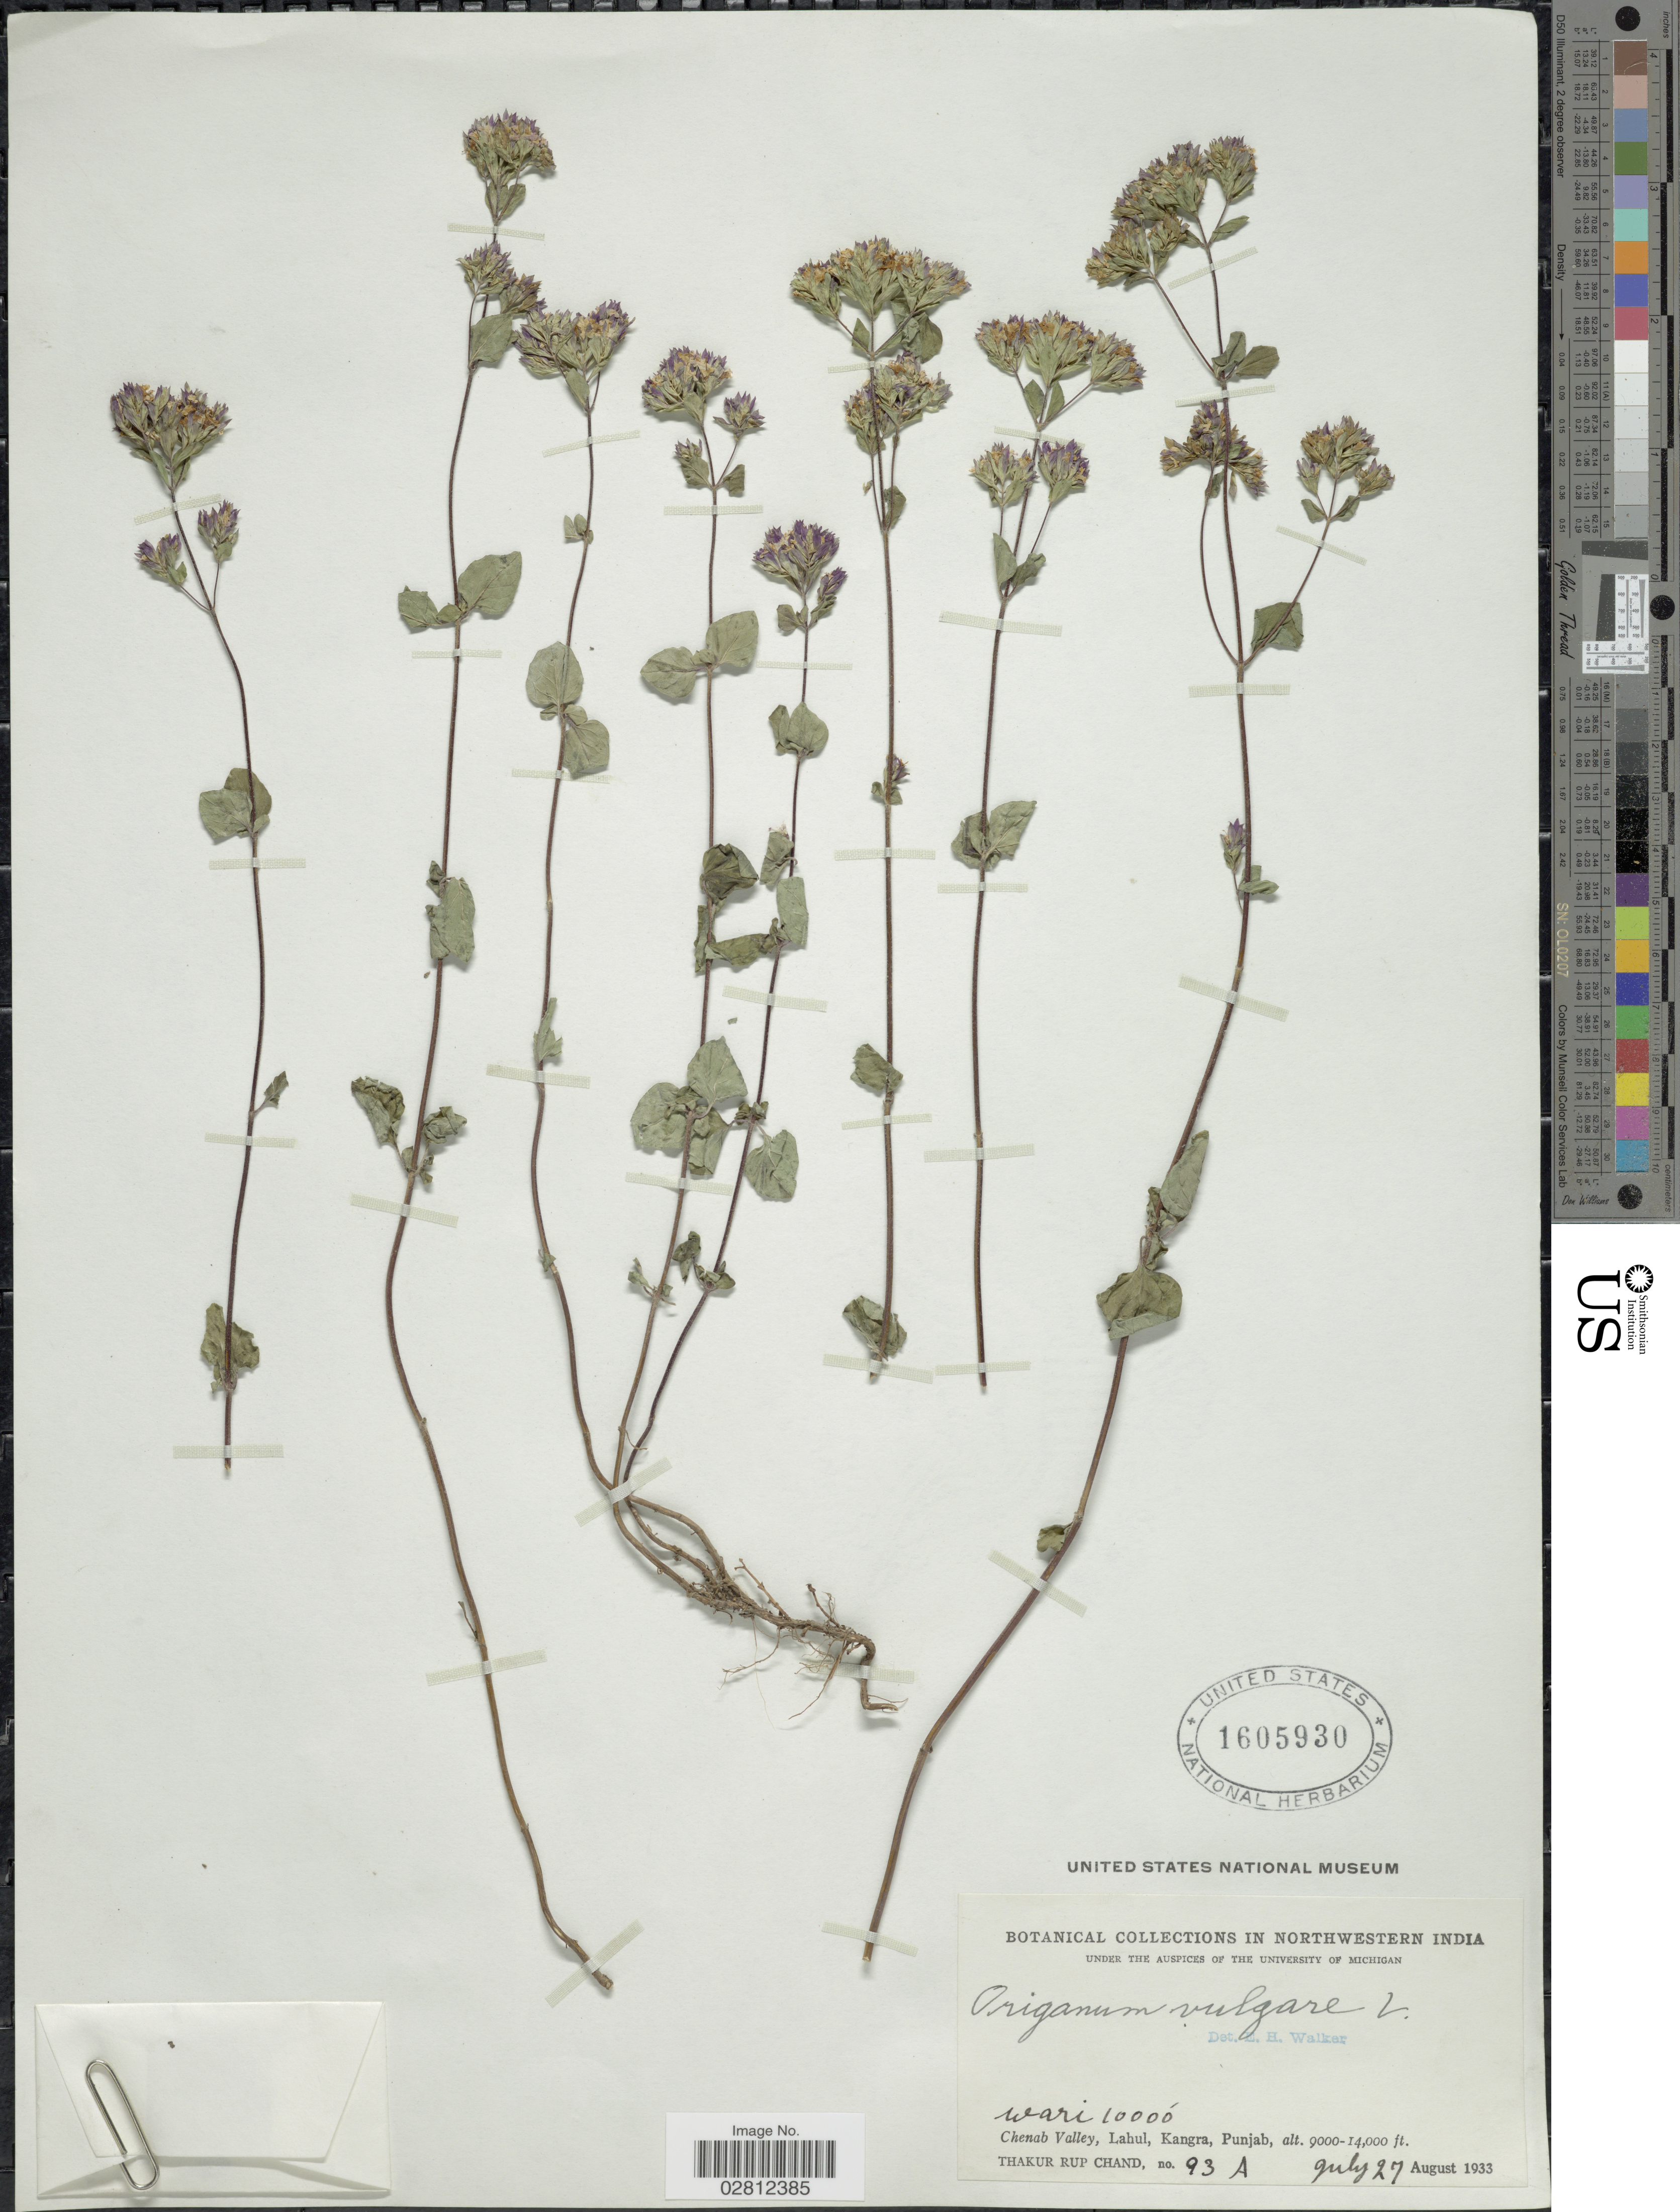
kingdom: Plantae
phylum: Tracheophyta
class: Magnoliopsida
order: Lamiales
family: Lamiaceae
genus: Origanum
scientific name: Origanum vulgare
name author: L.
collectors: T. R. Chand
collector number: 93A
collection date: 1933-07-27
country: India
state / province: Punjab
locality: Northwestern India. Wari. Chenab Valley, Lahul, Kangra.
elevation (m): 3048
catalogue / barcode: US 1605930